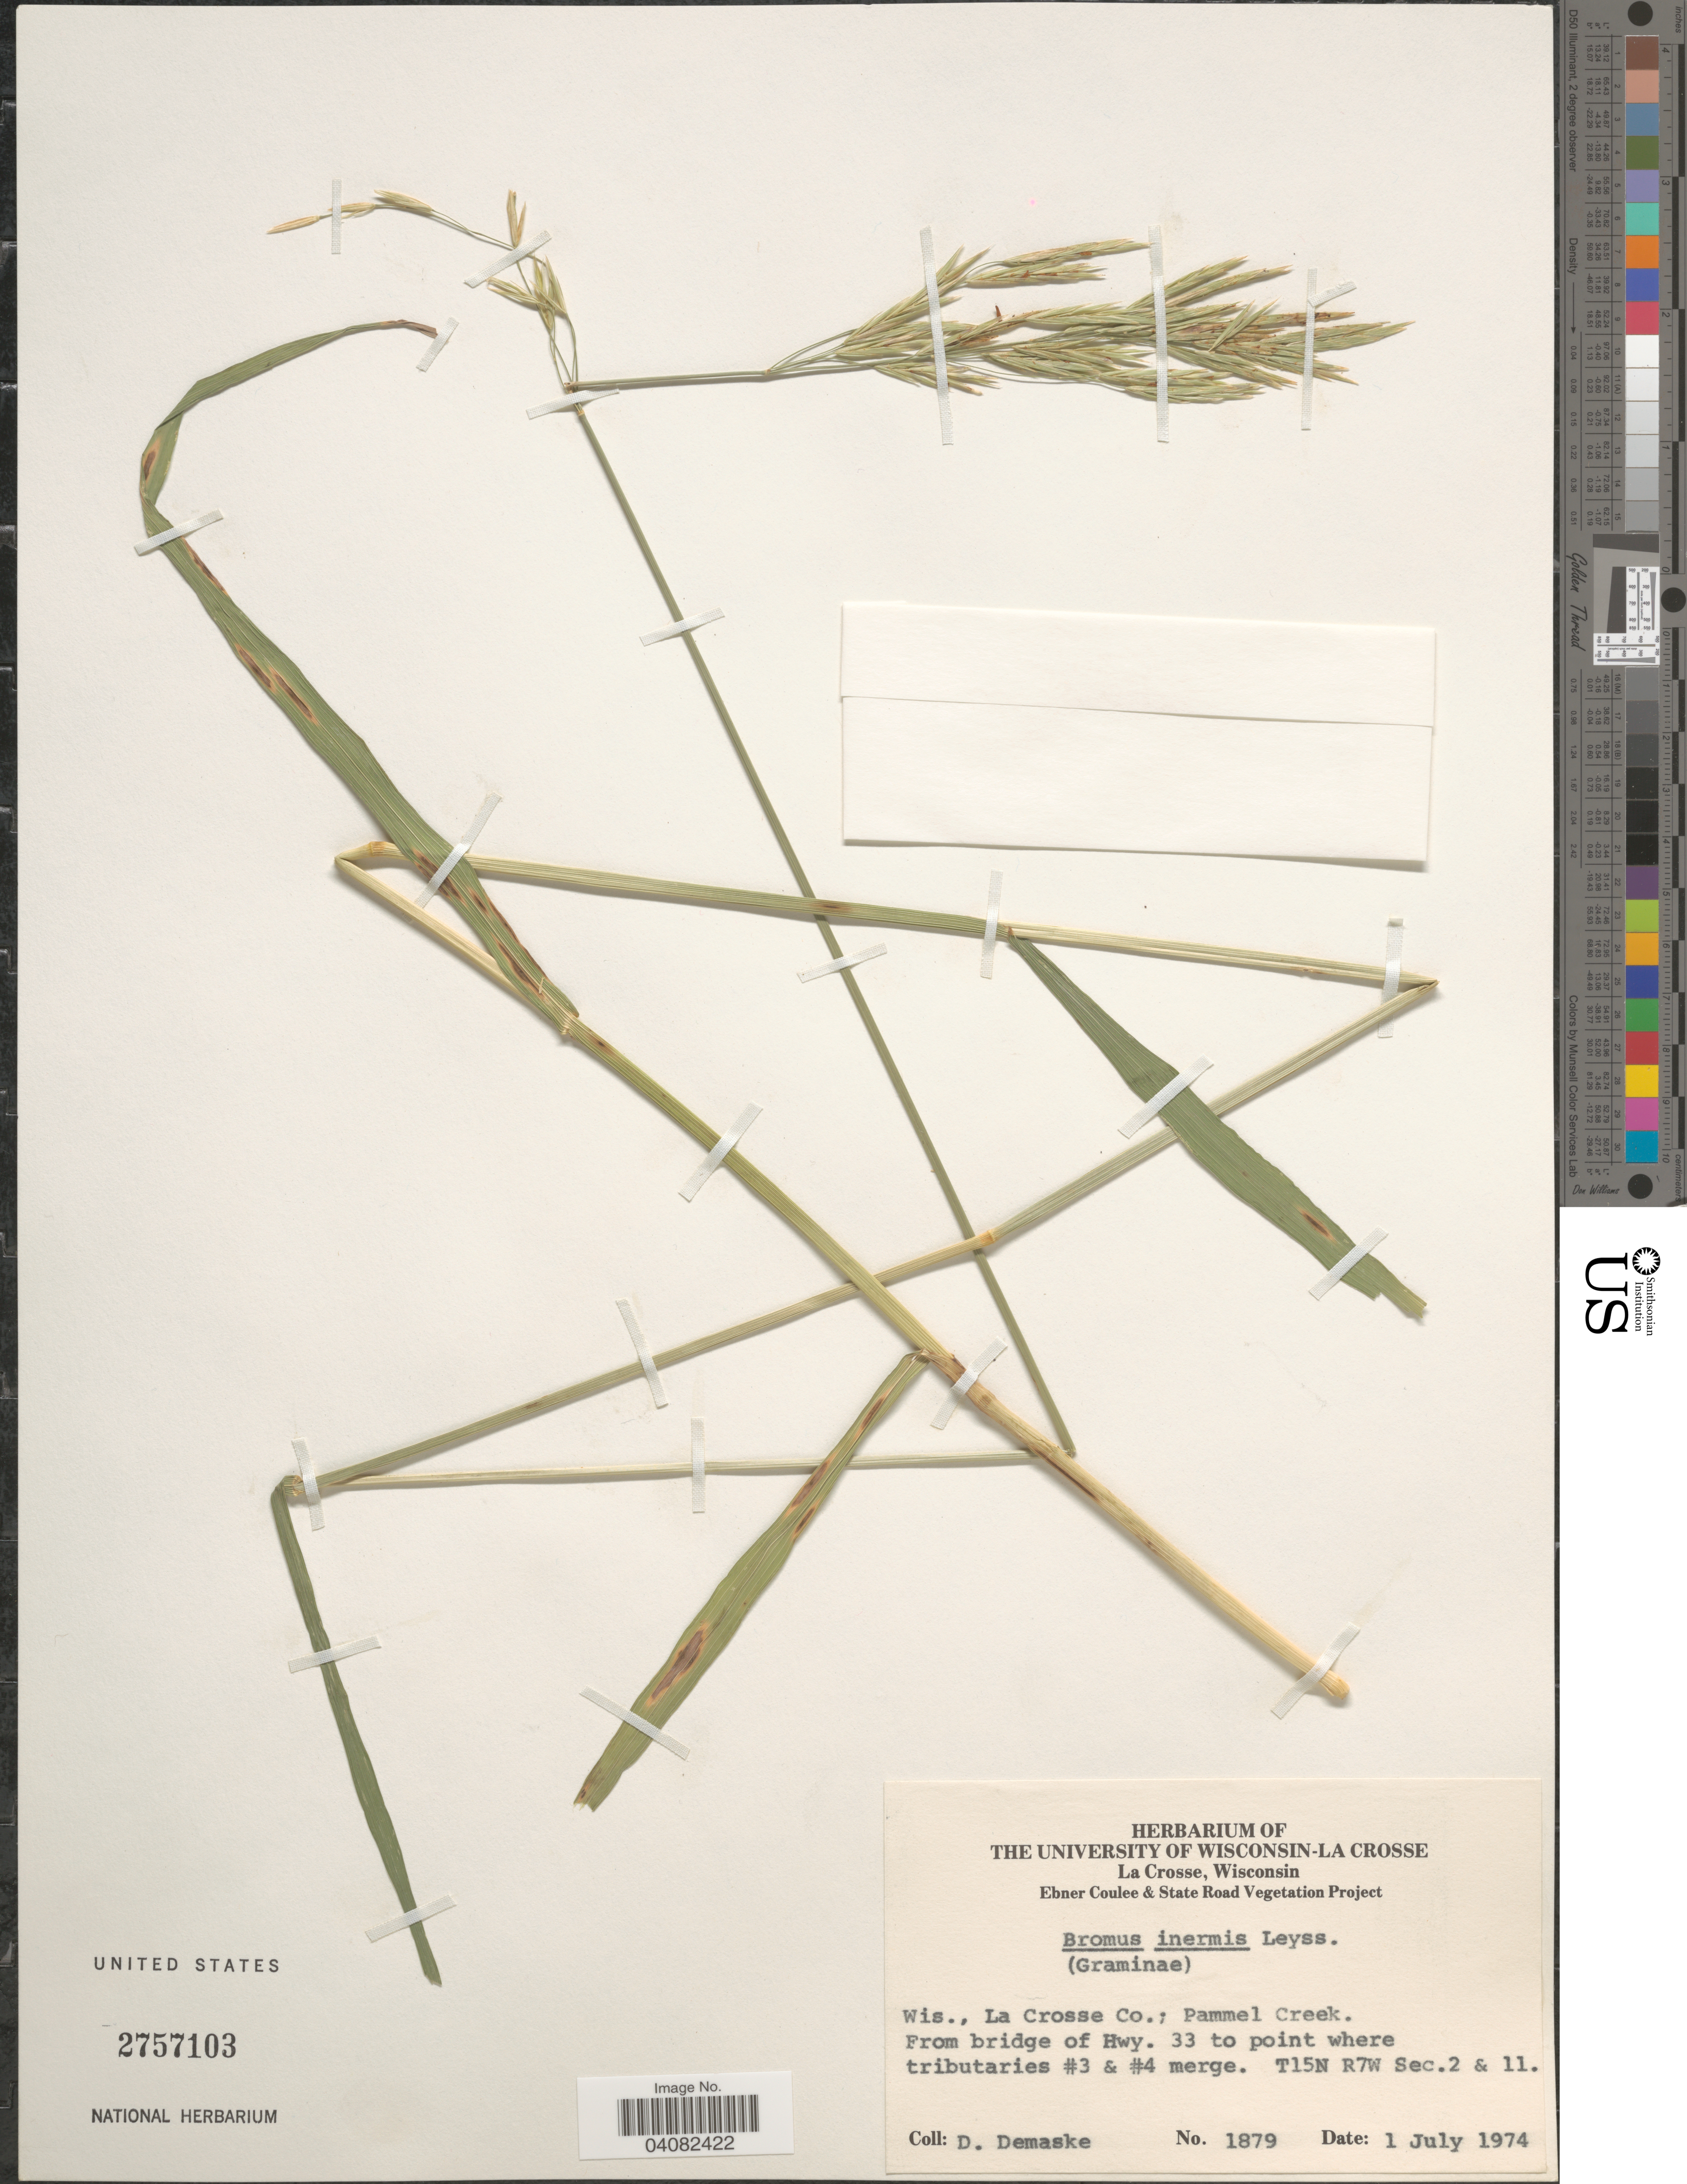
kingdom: Plantae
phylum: Tracheophyta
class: Liliopsida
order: Poales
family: Poaceae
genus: Bromus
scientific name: Bromus inermis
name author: Leyss.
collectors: D. Demaske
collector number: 1879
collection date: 1974-07-01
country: United States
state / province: Wisconsin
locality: La Crosse Co.; Pammel Creek. From bridge to Hwy. 33 to point where tributaries #3 & #4 merge. T15N R7W Sec. 2 & 11.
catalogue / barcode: US 2757103